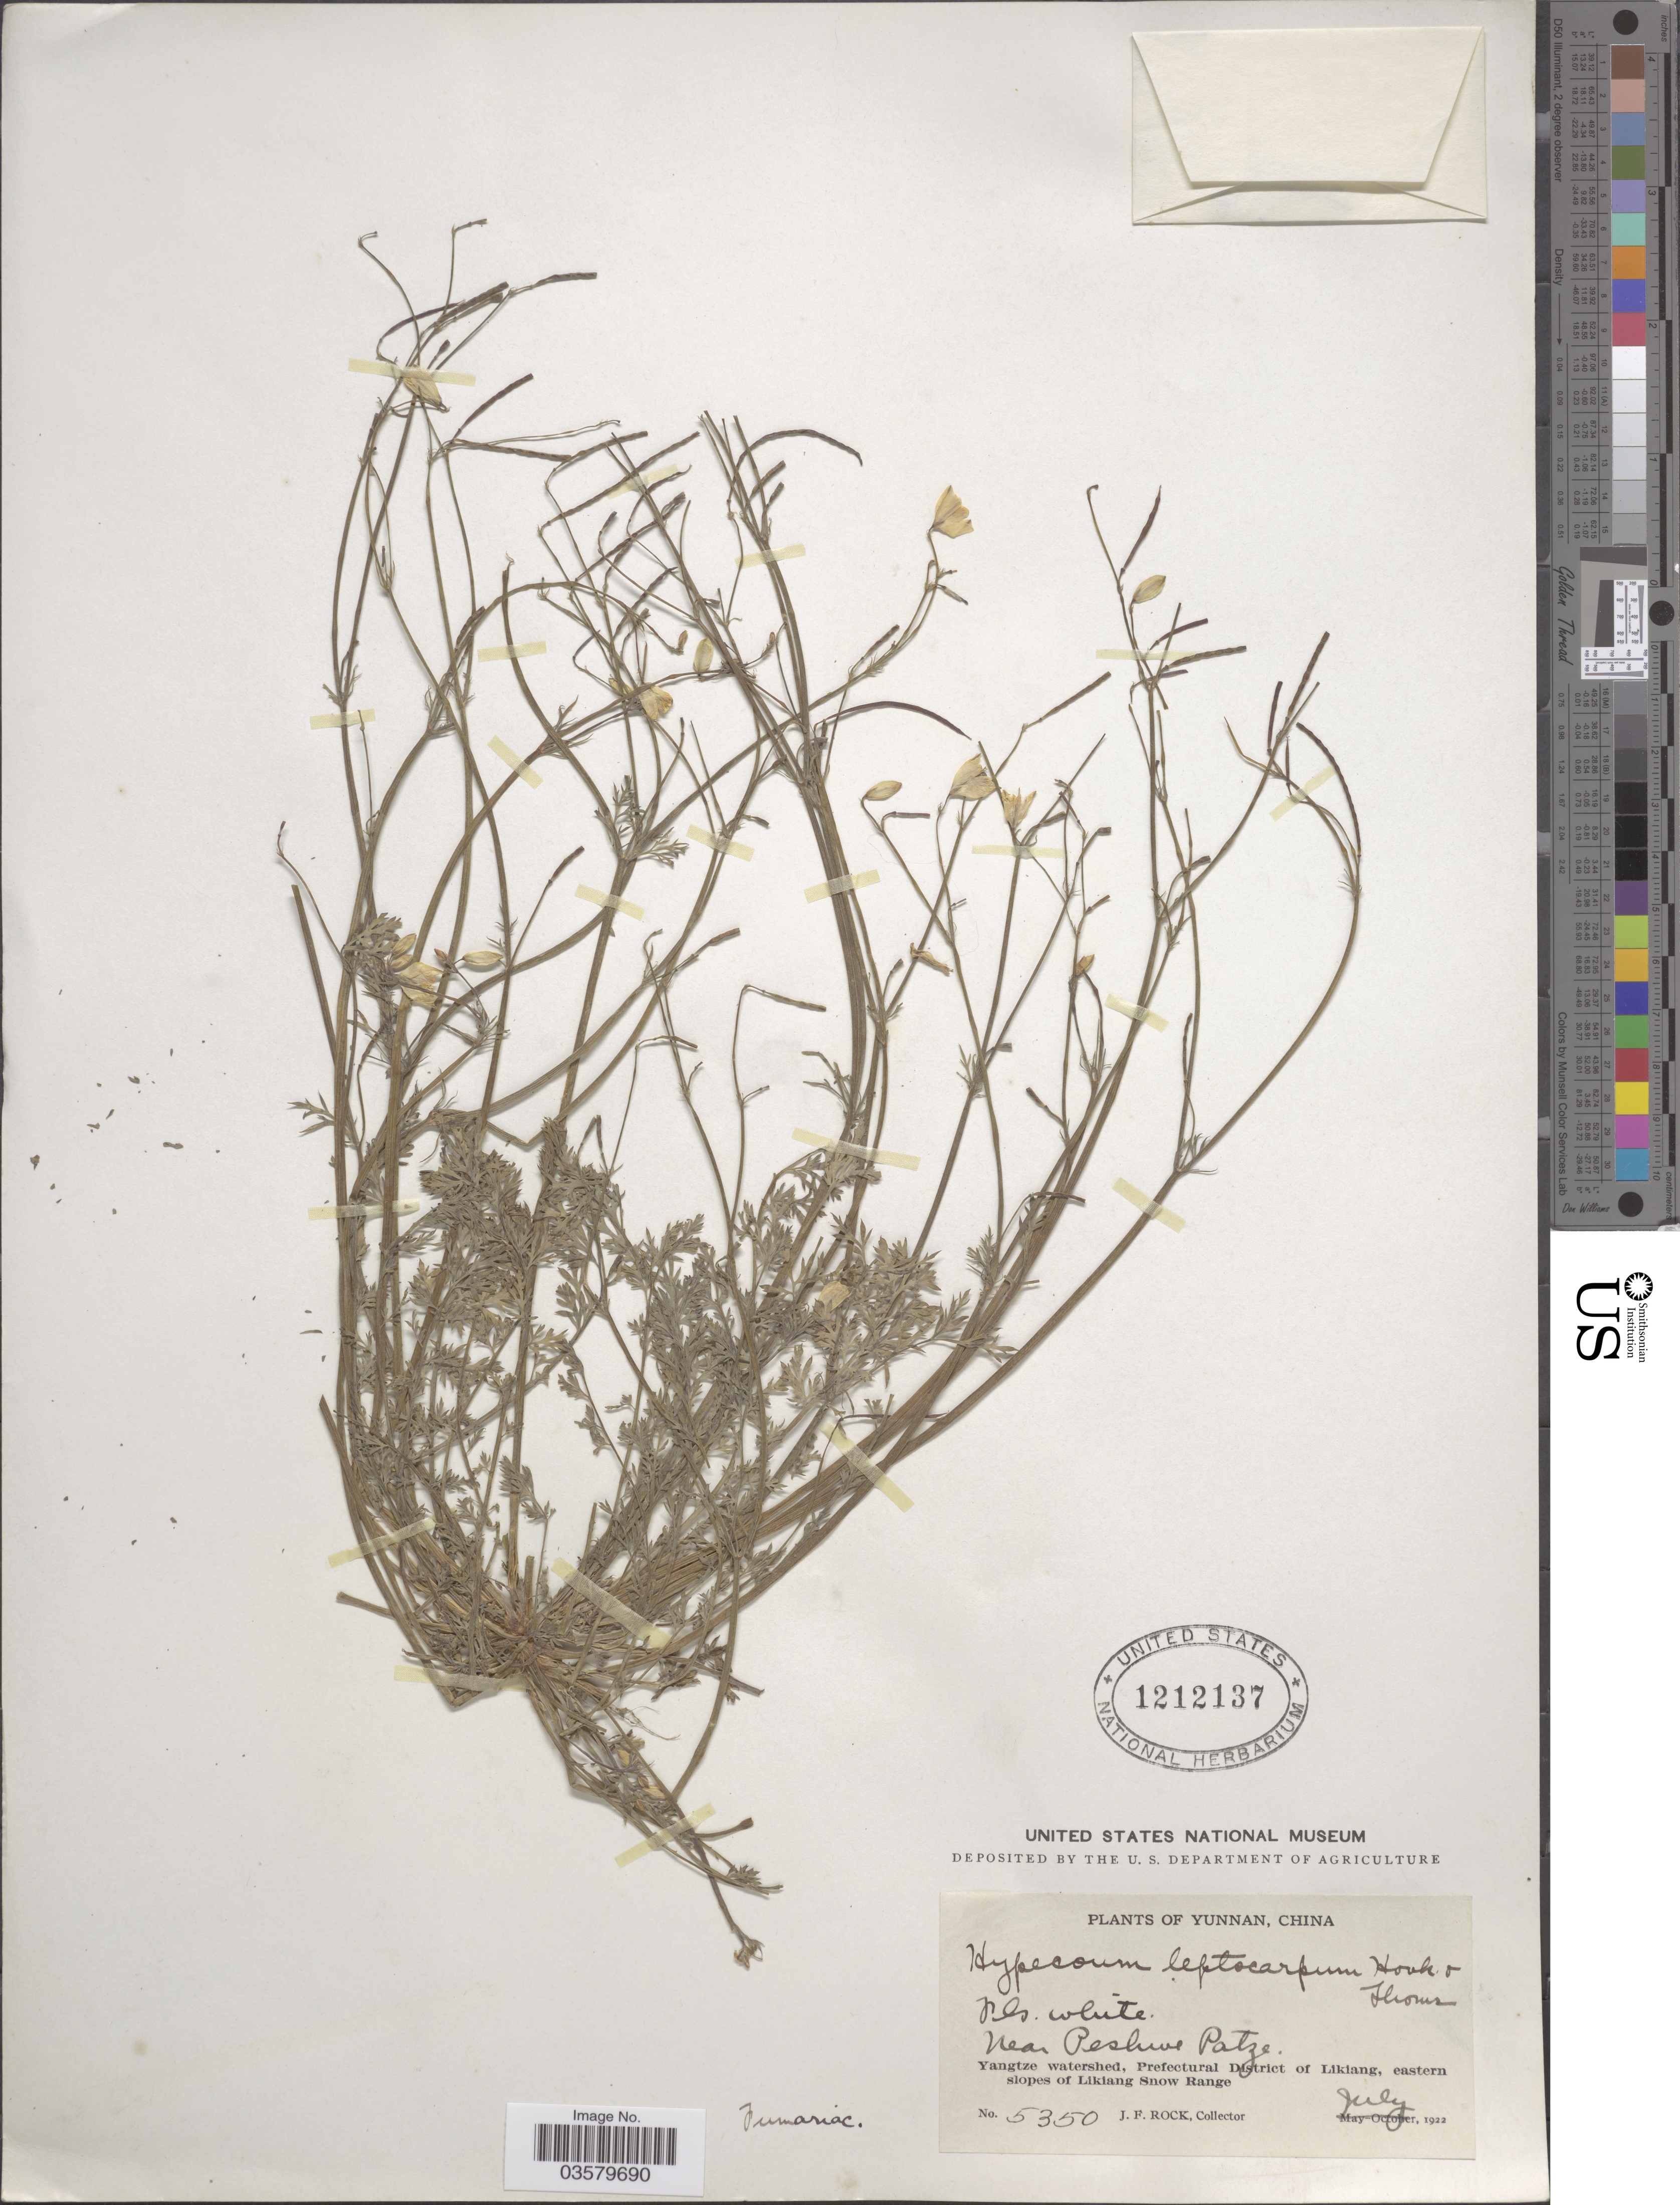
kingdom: Plantae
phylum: Tracheophyta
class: Magnoliopsida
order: Ranunculales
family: Papaveraceae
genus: Hypecoum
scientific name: Hypecoum leptocarpum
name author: Hook. f. & Thomson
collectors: J. Rock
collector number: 5350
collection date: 1922-07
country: China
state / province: Yunnan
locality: Near Peshwe Patze. Yangtze watershed, Prefectural District of Likiang, eastern slopes of Likiang Snow Range.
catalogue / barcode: US 1212137